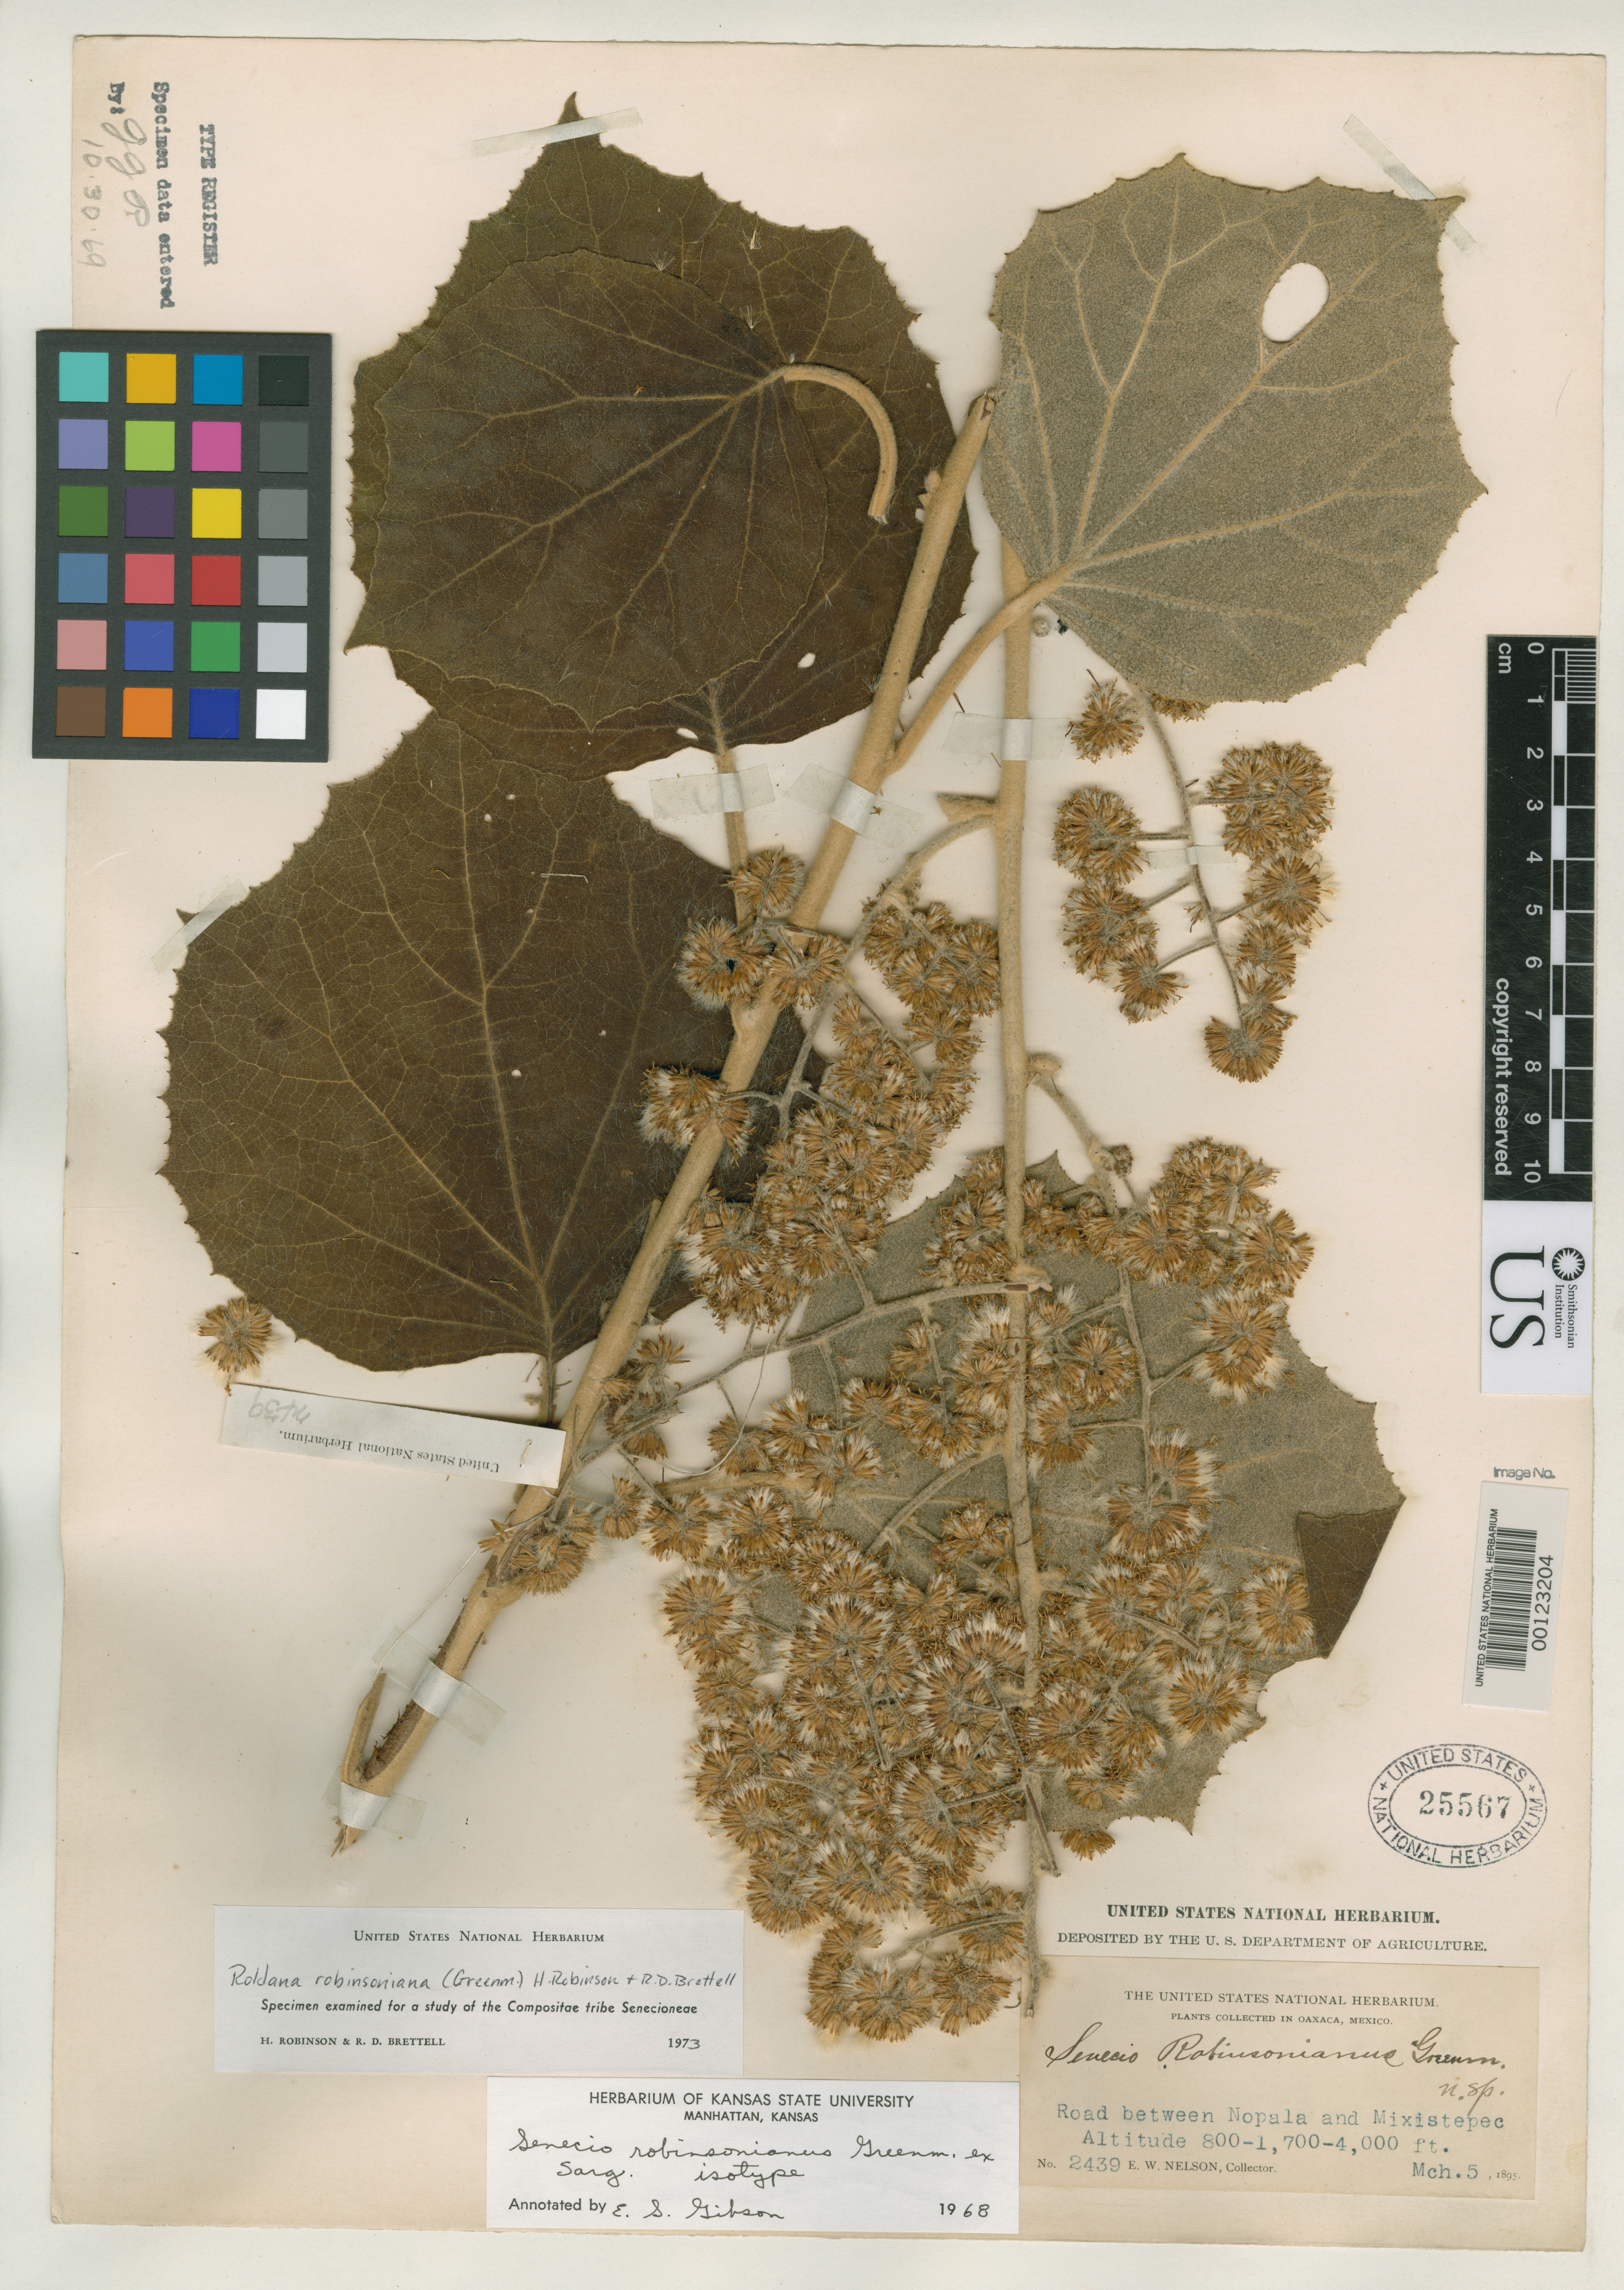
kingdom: Plantae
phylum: Tracheophyta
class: Magnoliopsida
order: Asterales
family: Asteraceae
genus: Senecio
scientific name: Senecio robinsonianus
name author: Greenm. in Sarg.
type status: Isotype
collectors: E. W. Nelson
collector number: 2439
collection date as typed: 05 Mar 1895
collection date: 1895-03-05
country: Mexico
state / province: Oaxaca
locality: Between Nopala and Mixistepec.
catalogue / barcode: US 25567